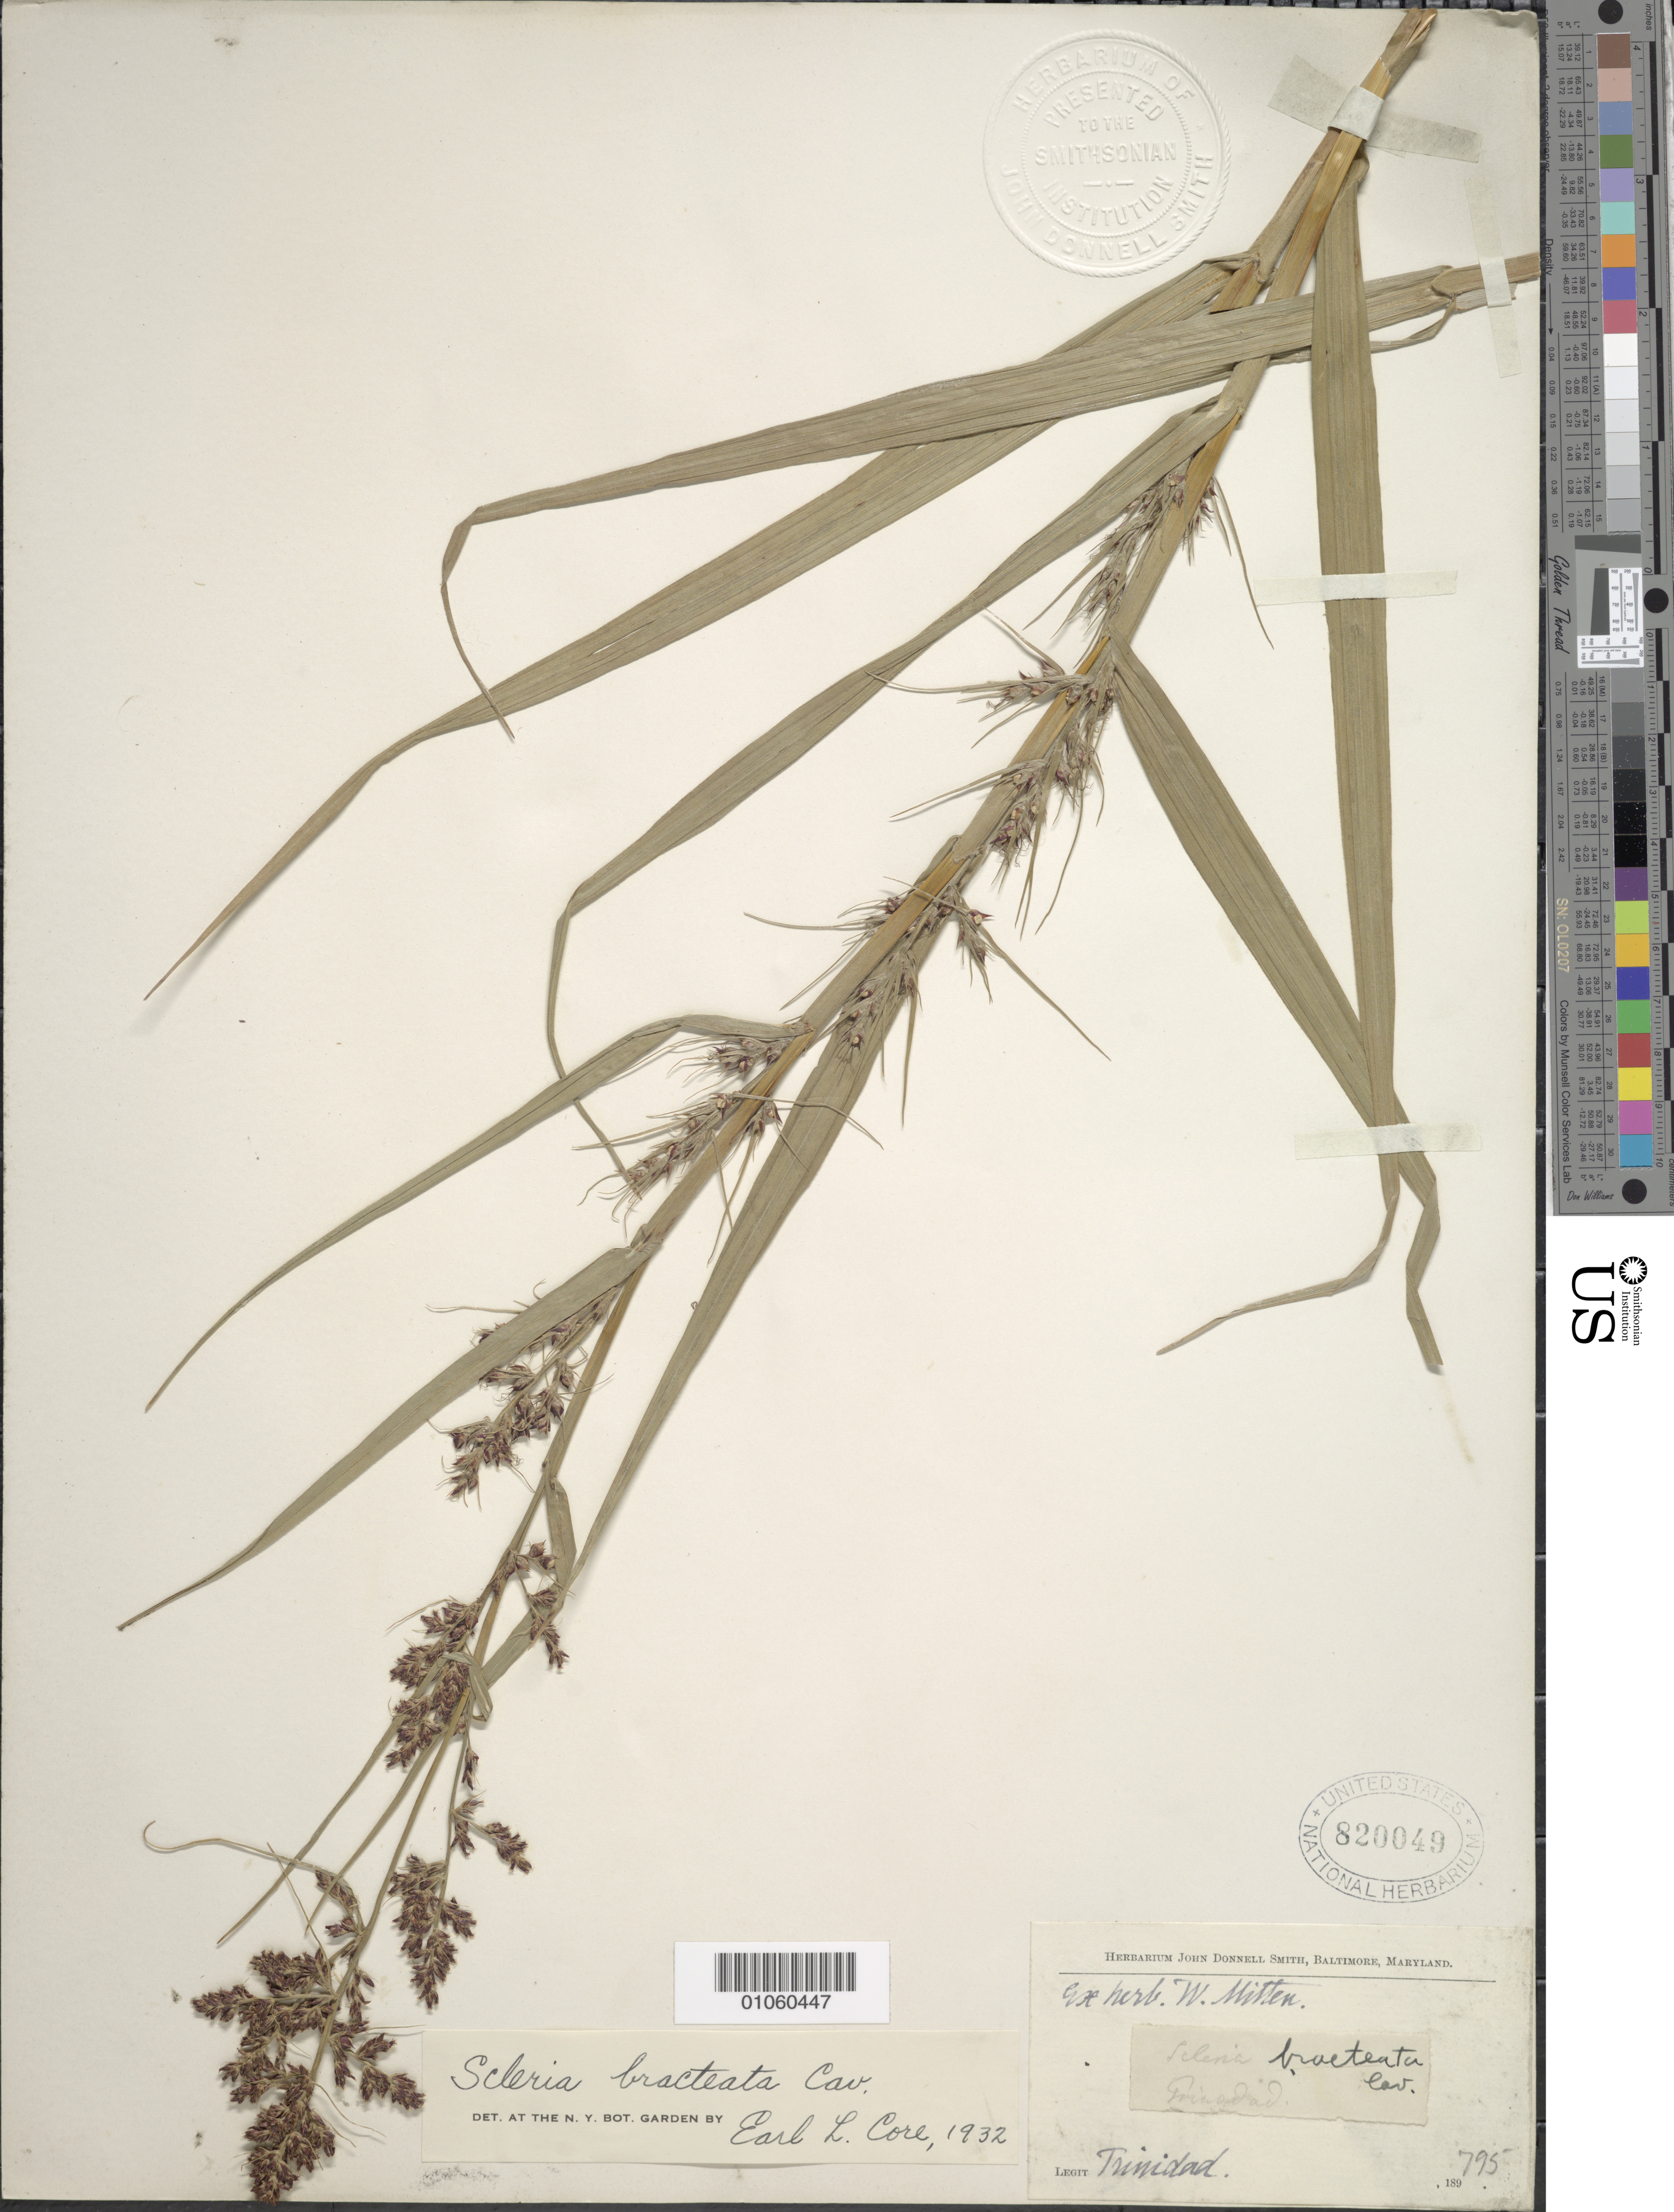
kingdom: Plantae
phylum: Tracheophyta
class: Liliopsida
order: Poales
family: Cyperaceae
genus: Scleria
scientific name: Scleria bracteata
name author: Cav.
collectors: Ex herb. William Mitten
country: Trinidad and Tobago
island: Trinidad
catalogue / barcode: US 820049